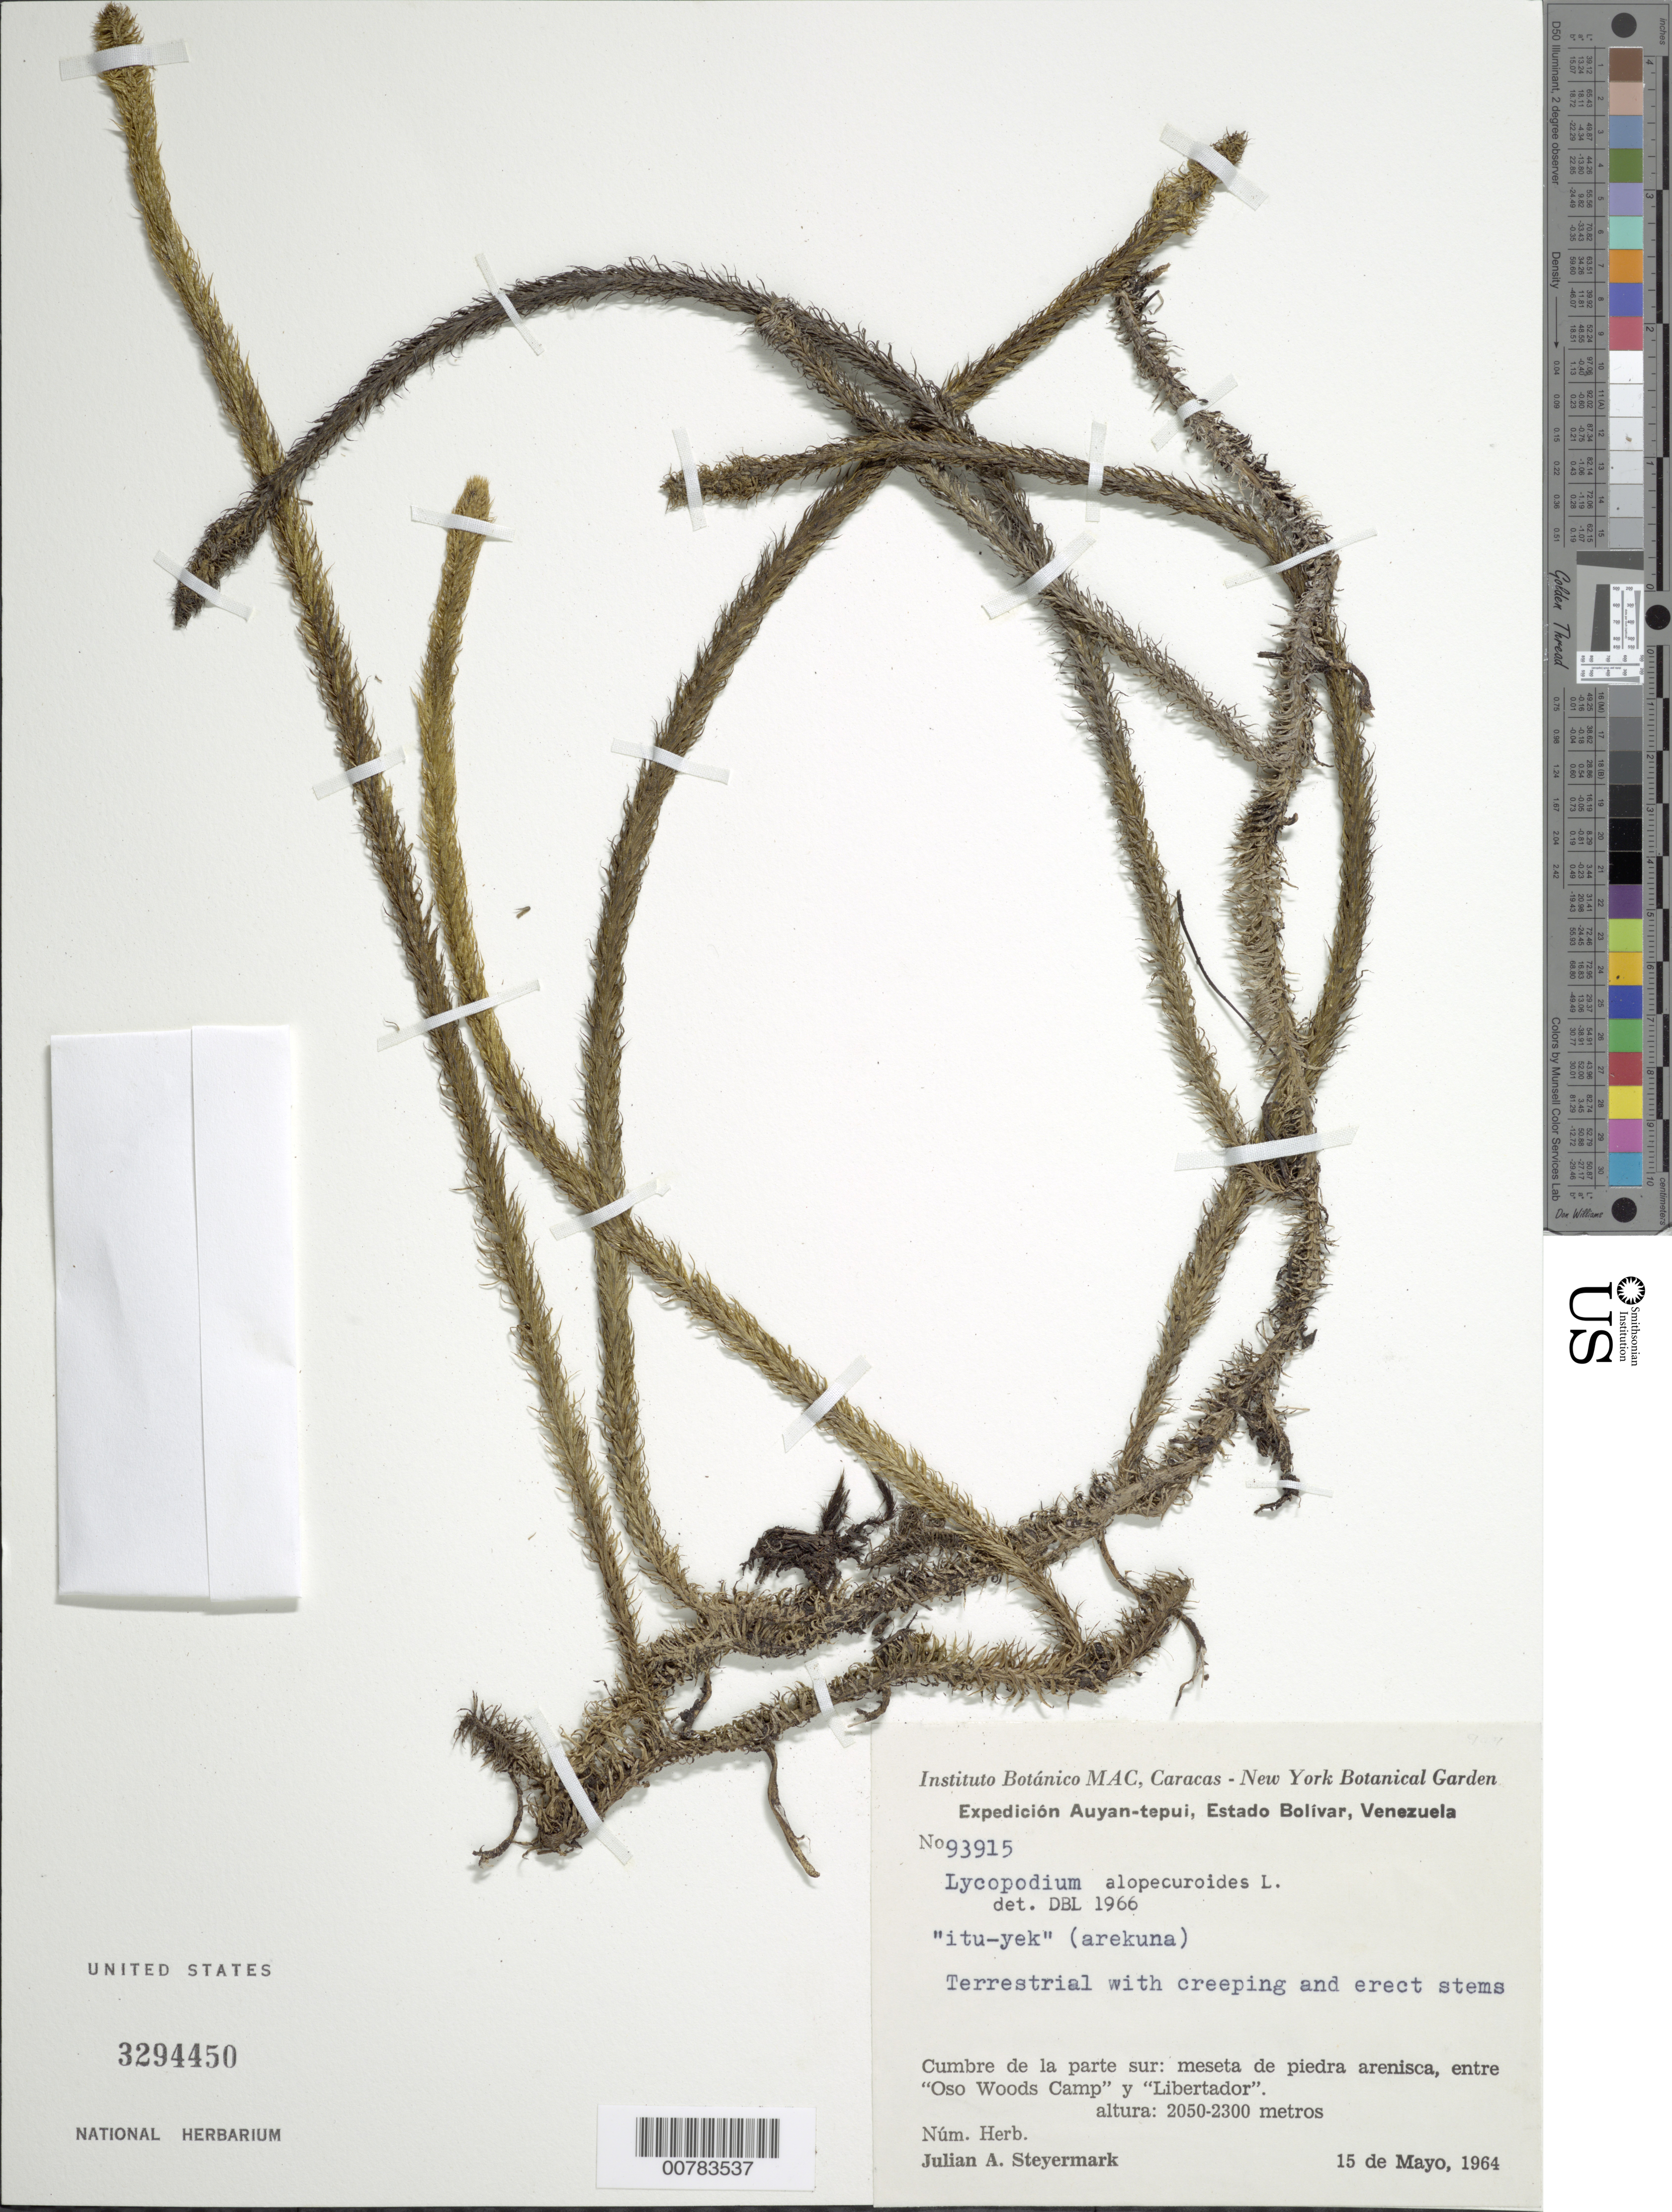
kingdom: Plantae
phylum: Tracheophyta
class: Lycopodiopsida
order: Lycopodiales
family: Lycopodiaceae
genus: Lycopodiella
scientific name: Lycopodiella alopecuroides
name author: (L.) Cranfill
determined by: Lellinger, David B., (BOT), Smithsonian Institution - National Museum of Natural History (UNITED STATES)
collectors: J. Steyermark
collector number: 93915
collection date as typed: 15-May-64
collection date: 1964-05-15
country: Venezuela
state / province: Bolívar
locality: Auyan-tepuí, entre Oso Woods Camp y Libertador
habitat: Cumbre de la parte sur, meseta de piedra arenisca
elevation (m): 2050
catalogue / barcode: US 3294450